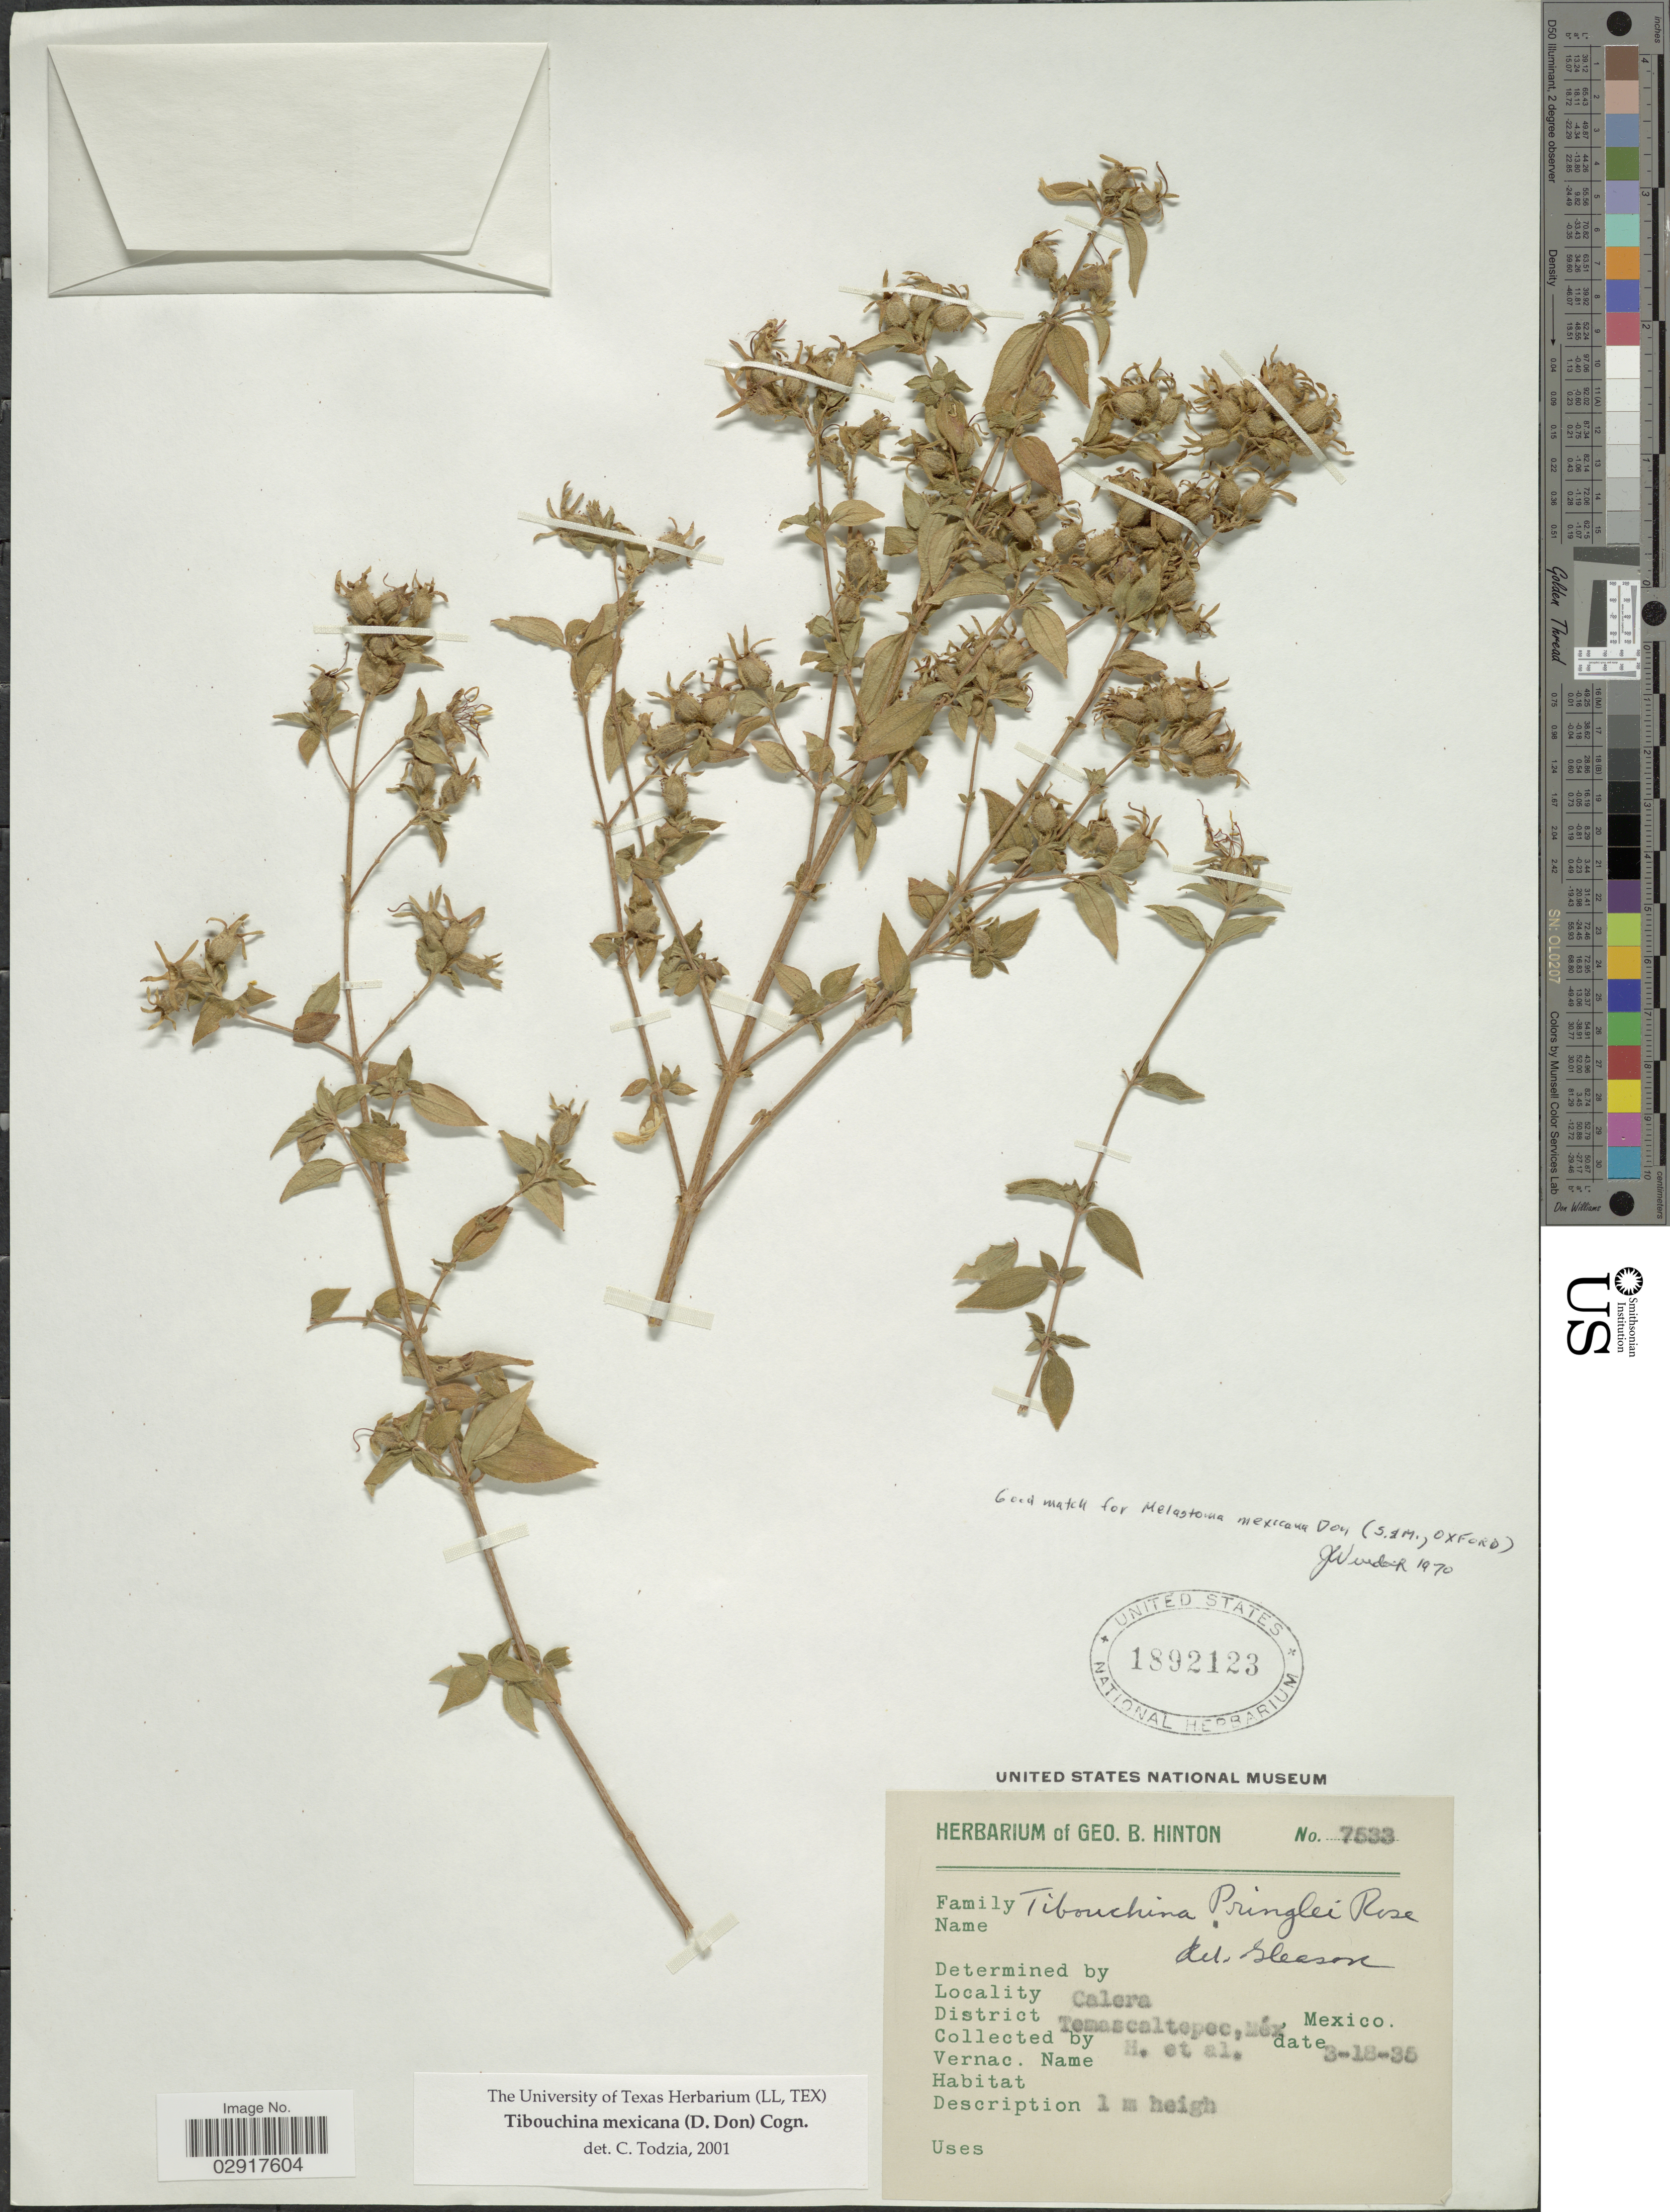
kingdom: Plantae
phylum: Tracheophyta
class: Magnoliopsida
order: Myrtales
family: Melastomataceae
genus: Chaetogastra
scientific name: Chaetogastra tortuosa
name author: (Bonpl.) DC.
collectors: G. B. Hinton & et al.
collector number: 7533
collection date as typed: Transcribed d/m/y: 18/3/35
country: Mexico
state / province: México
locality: Calera. District Temascaltepec, Méx.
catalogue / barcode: US 1892123